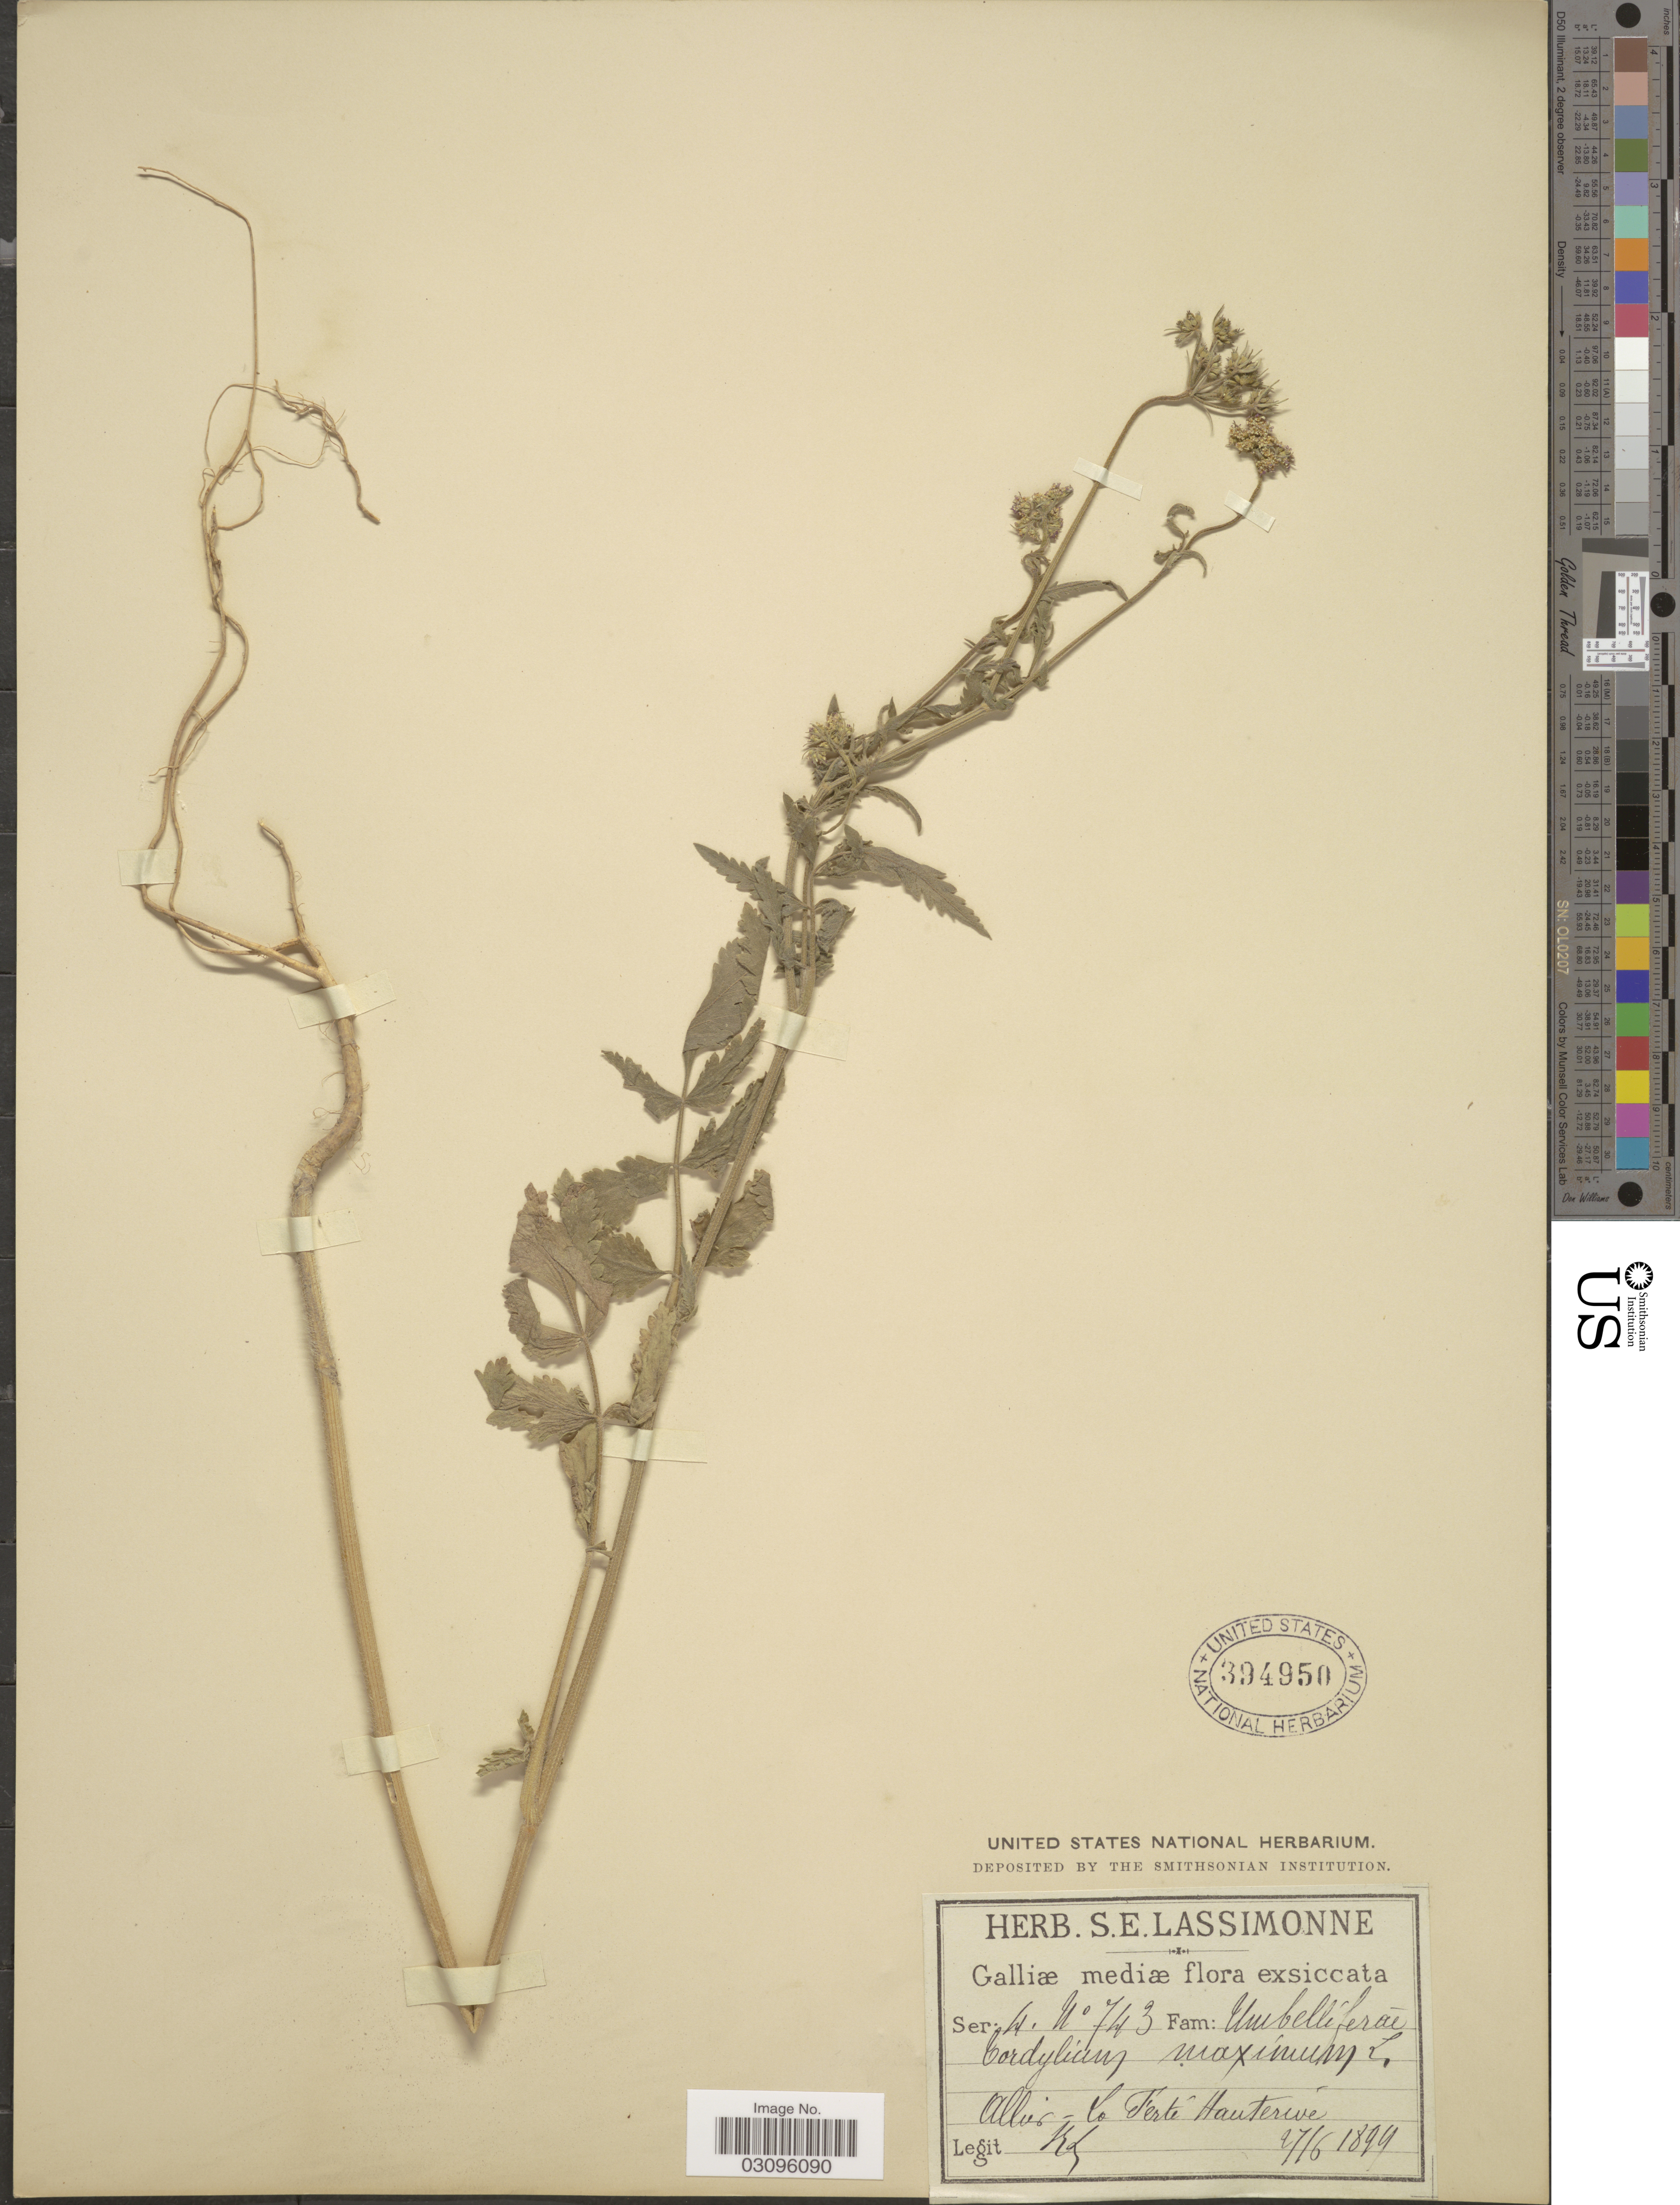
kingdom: Plantae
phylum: Tracheophyta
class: Magnoliopsida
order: Apiales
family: Apiaceae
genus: Tordylium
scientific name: Tordylium maximum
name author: L.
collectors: S. Lassimonne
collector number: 743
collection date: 1894-06-27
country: France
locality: Galliæ. Allur-La Ferte Hauterive.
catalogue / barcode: US 394950